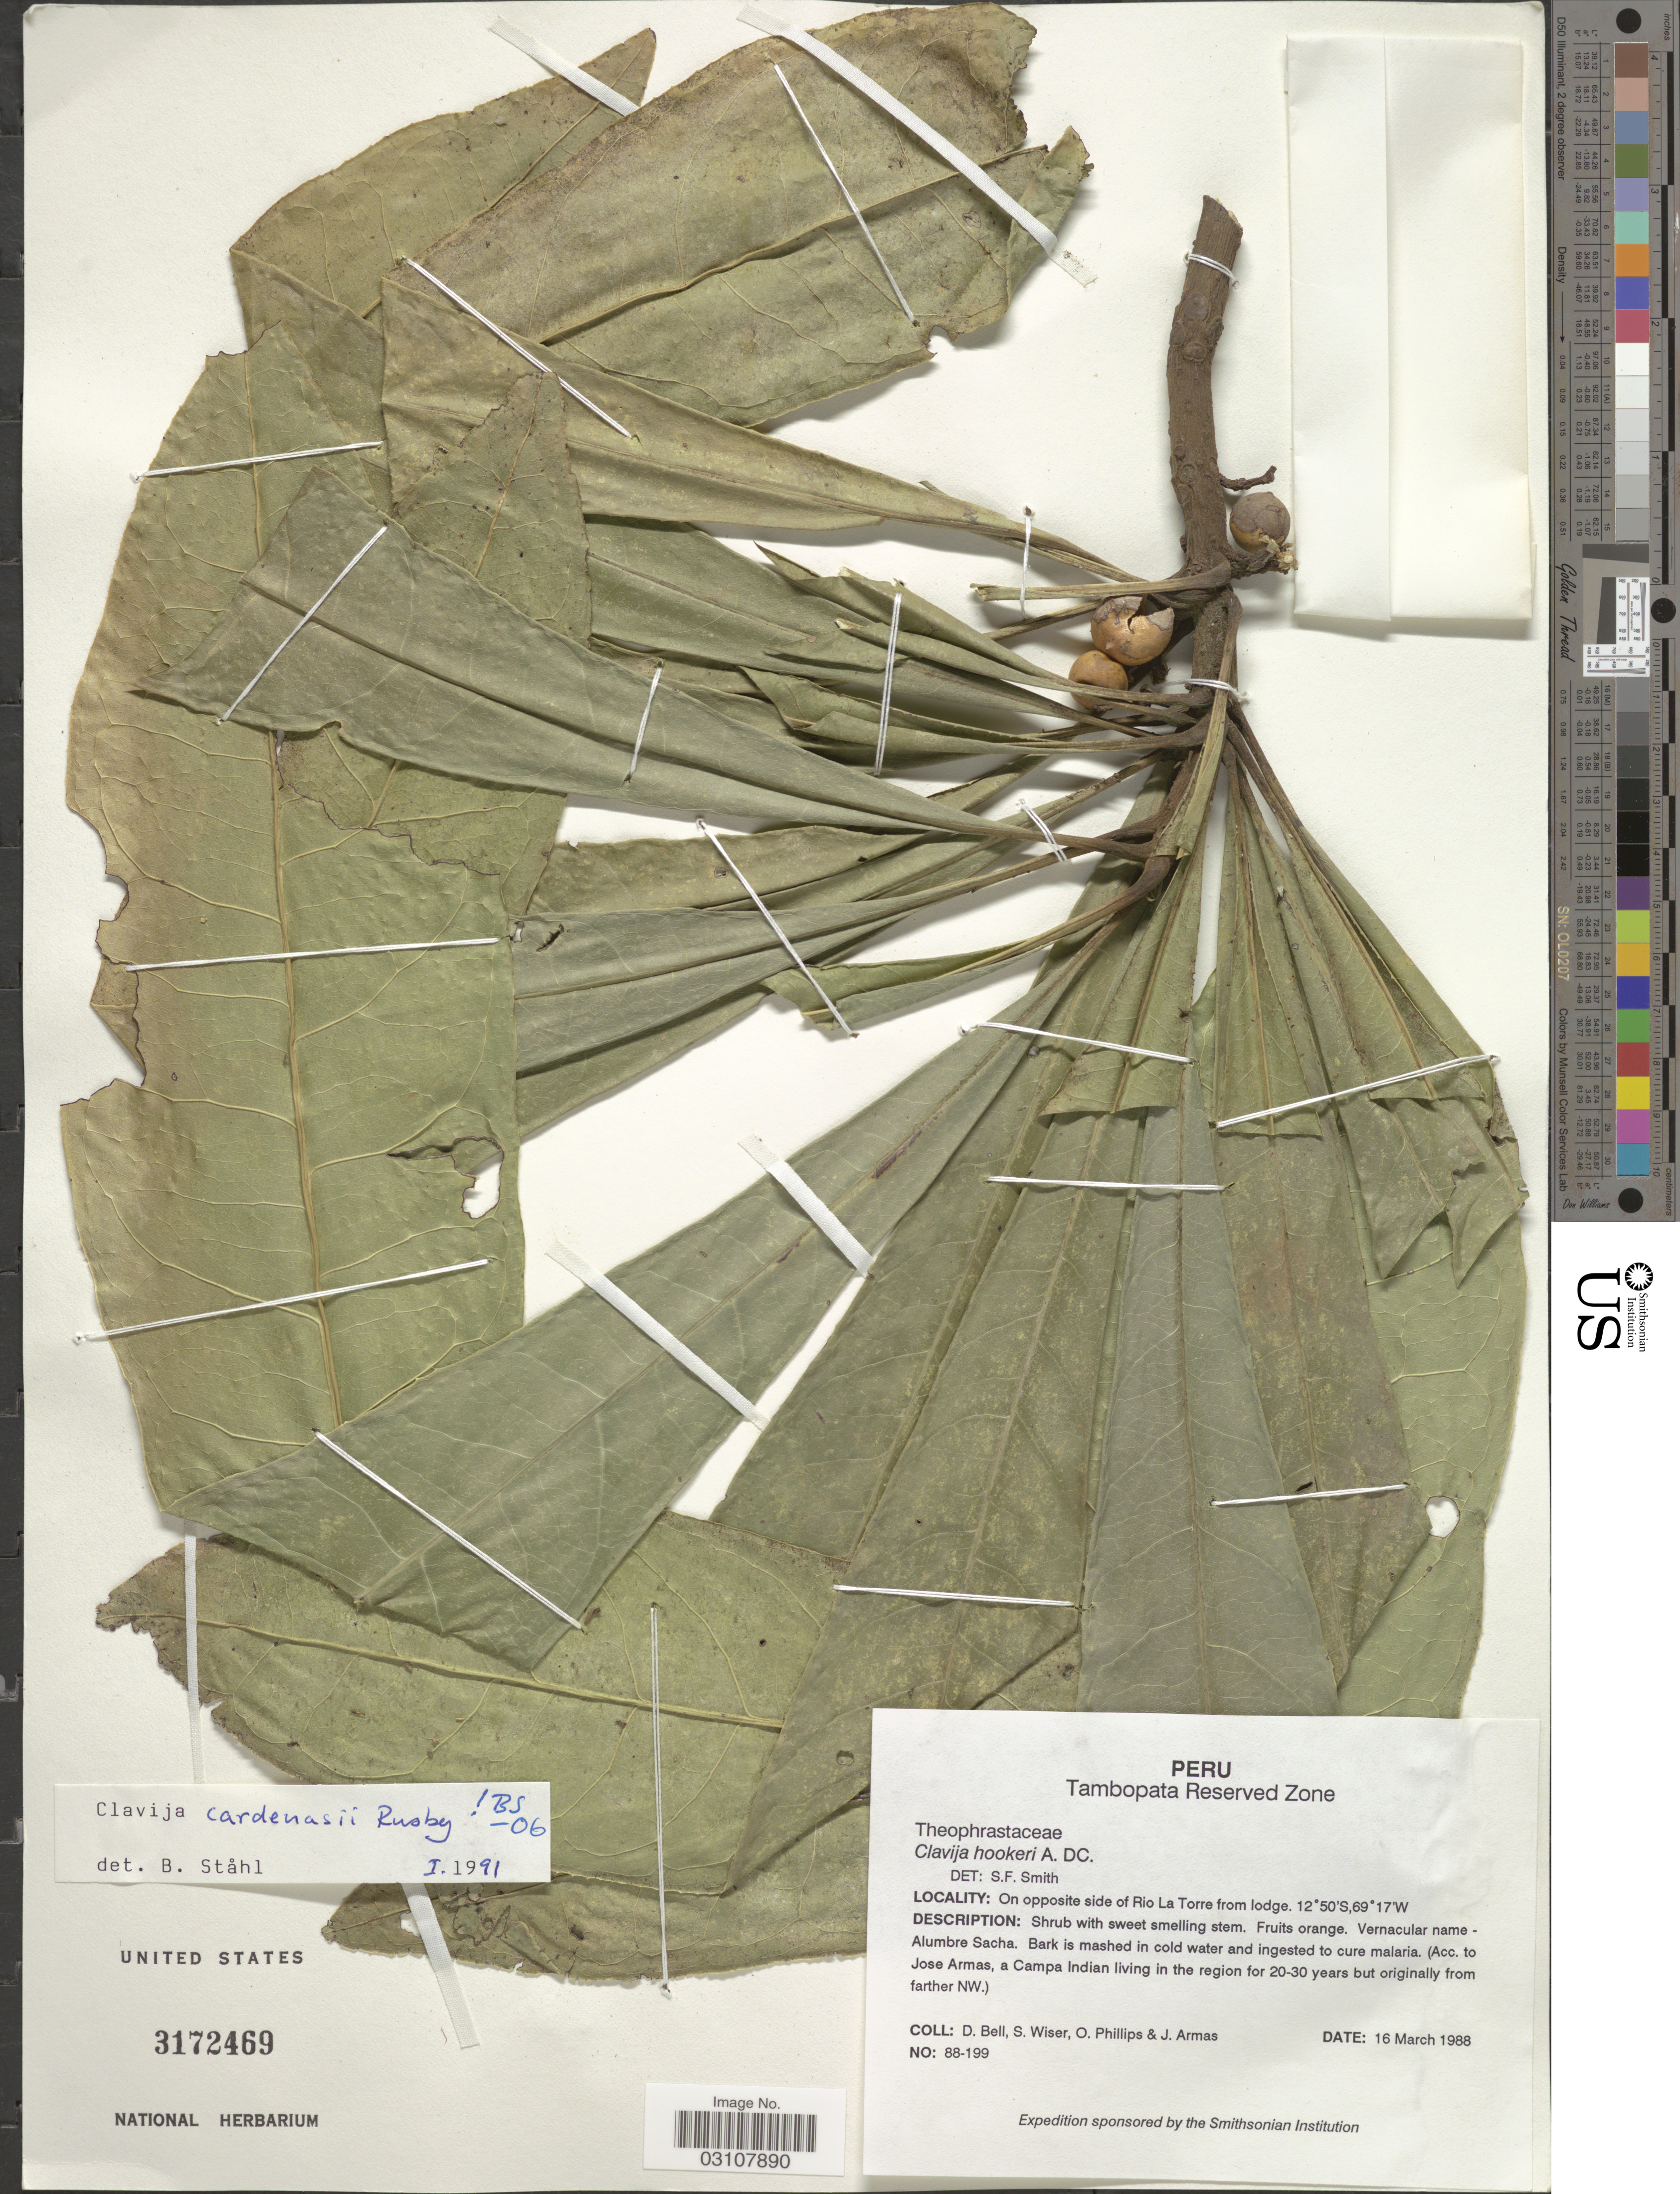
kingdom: Plantae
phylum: Tracheophyta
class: Magnoliopsida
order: Ericales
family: Primulaceae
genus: Clavija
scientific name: Clavija cardenasii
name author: Rusby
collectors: D. A. Bell, S. Wiser, O. Phillips & J. Armas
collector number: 88-199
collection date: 1988-03-16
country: Peru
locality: Tambopata Reserved Zone. On opposite side of Rio La Torre from lodge.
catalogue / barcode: US 3172469